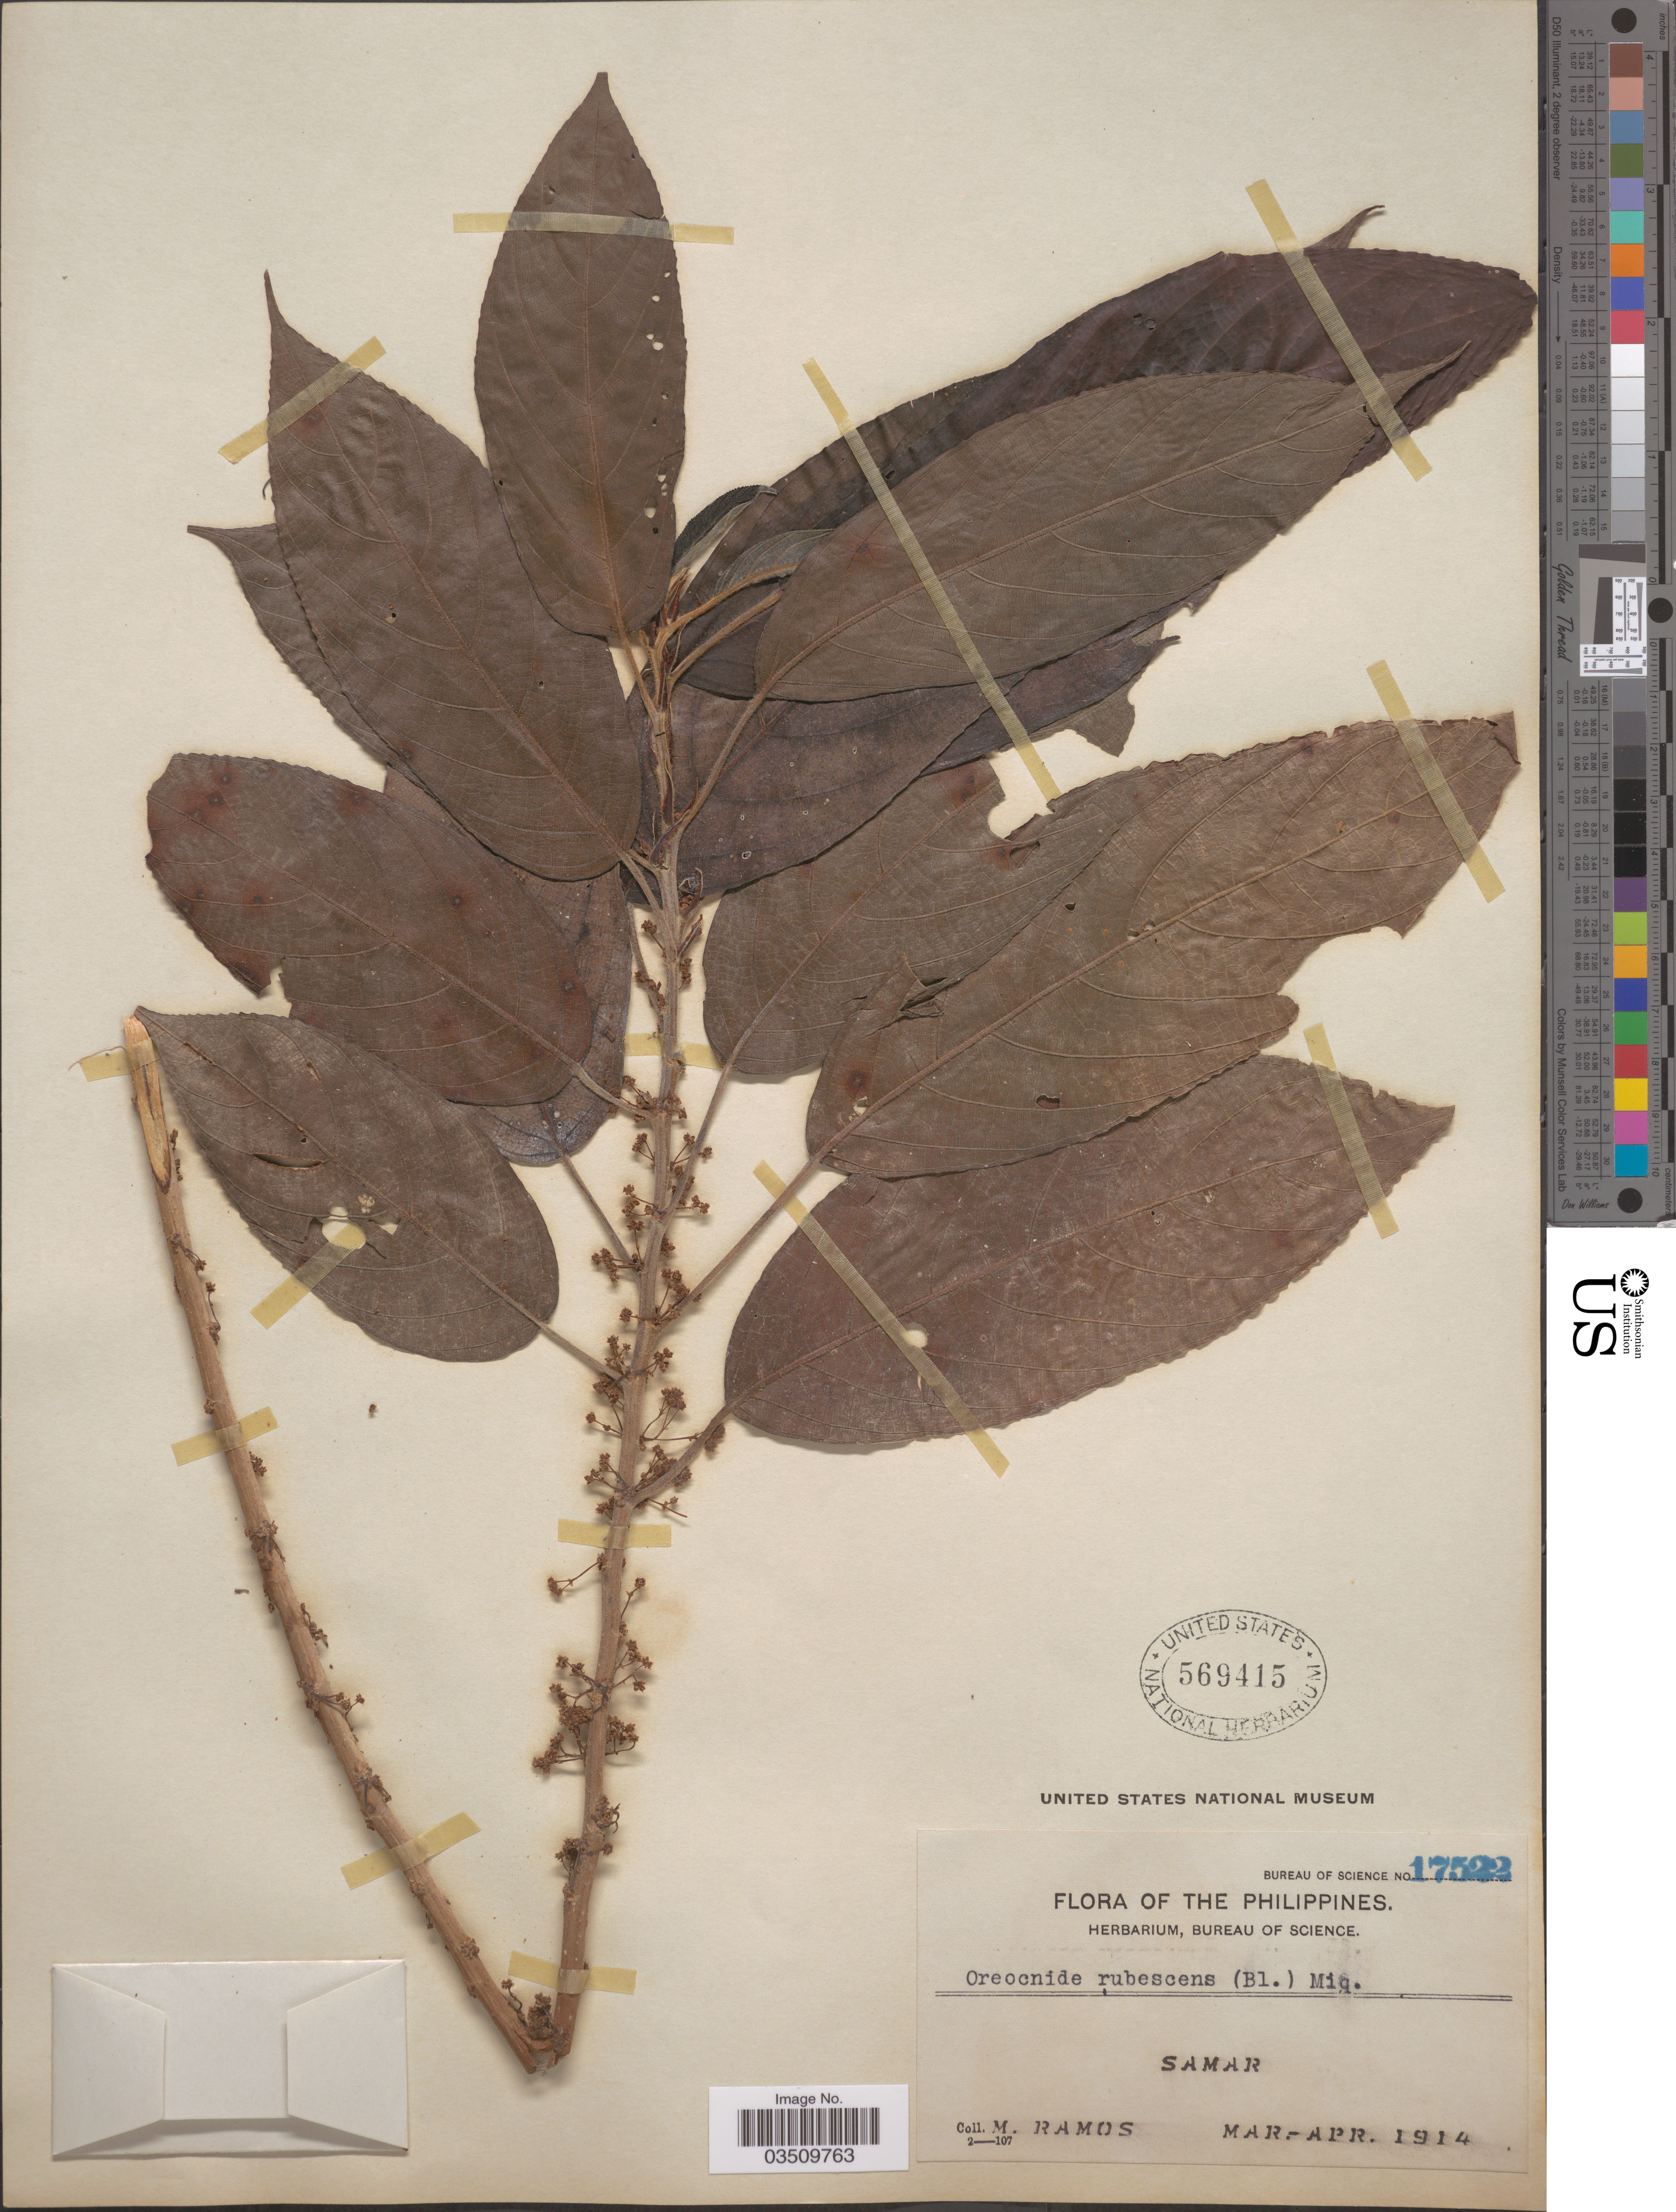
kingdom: Plantae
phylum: Tracheophyta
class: Magnoliopsida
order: Rosales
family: Urticaceae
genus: Oreocnide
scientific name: Oreocnide rubescens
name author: (Blume) Miq.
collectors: M. Ramos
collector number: Bureau of Science 17522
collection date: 1914-03/1914-04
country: Philippines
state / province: Eastern Visayas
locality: Samar.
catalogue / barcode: US 569415